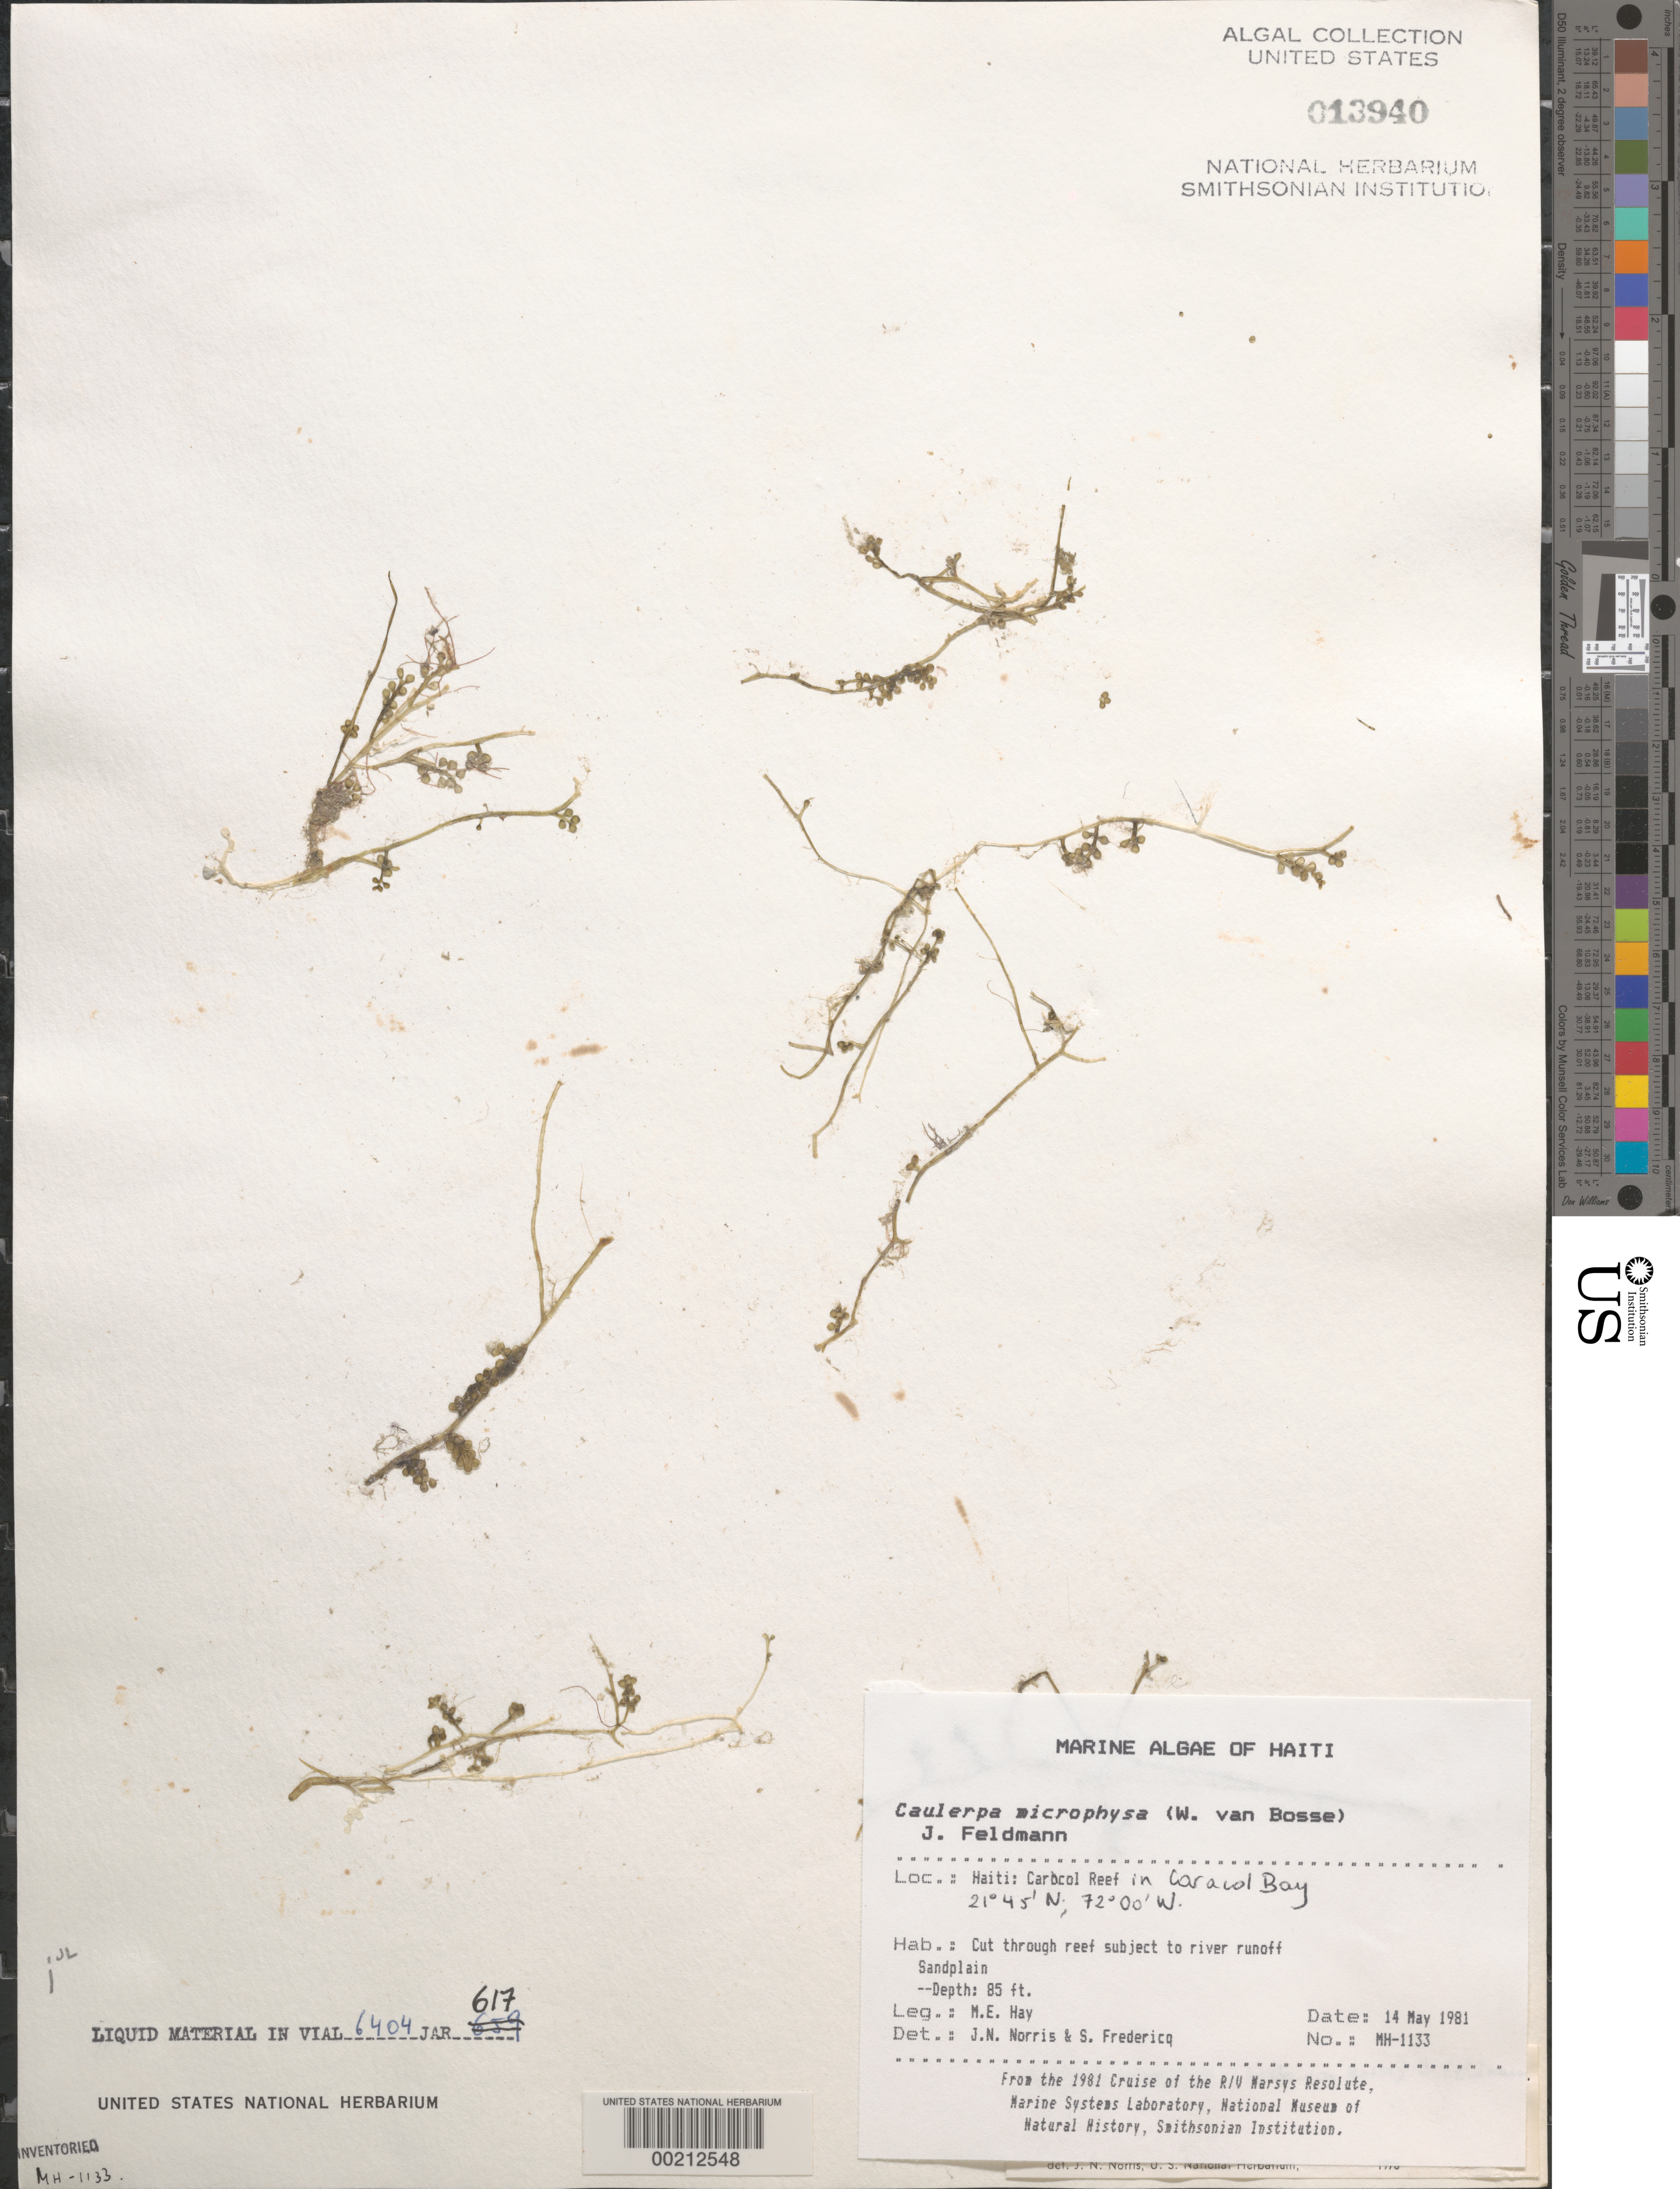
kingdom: Plantae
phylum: Chlorophyta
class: Ulvophyceae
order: Bryopsidales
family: Caulerpaceae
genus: Caulerpa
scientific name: Caulerpa microphysa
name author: (Weber Bosse) Feldmann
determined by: Norris, J. N.; Fredericq, S.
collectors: M. E. Hay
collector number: MEH-1133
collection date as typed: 14 May 1981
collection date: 1981-05-14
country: Haiti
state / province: Nord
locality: Caracol Reef, Caracol Bay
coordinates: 21 45'N, 72 00'W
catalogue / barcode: US 13940